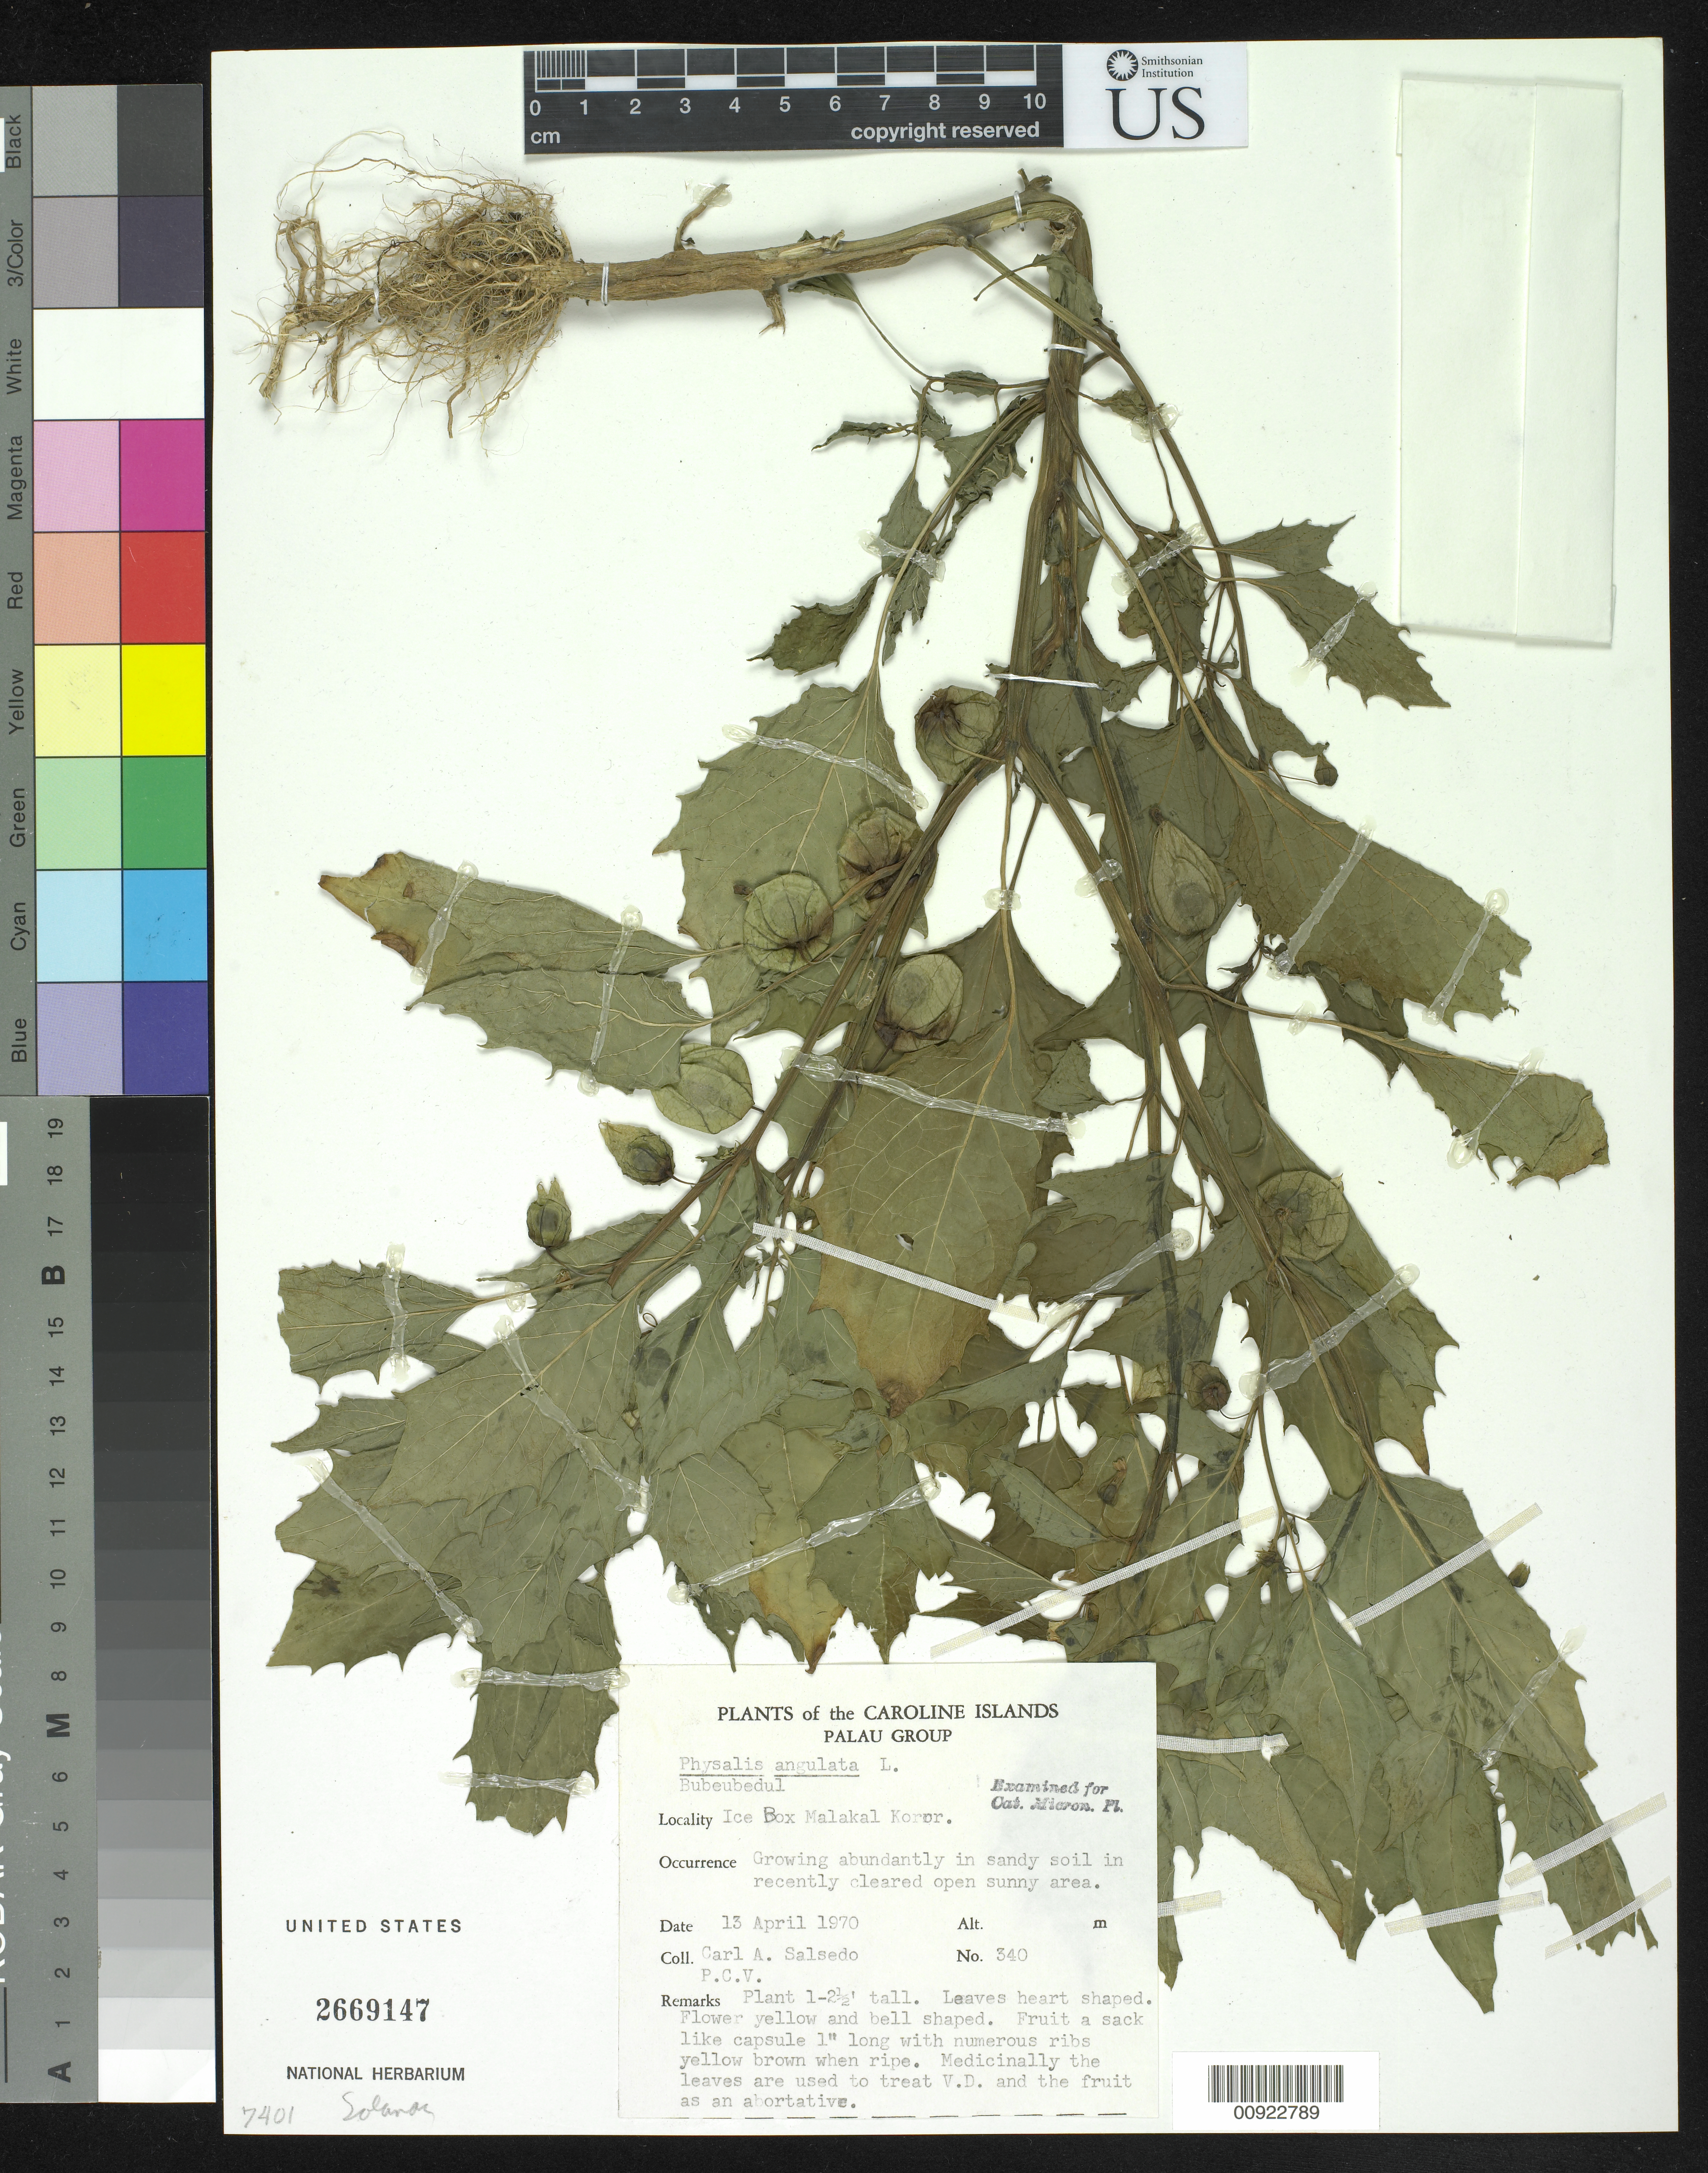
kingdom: Plantae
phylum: Tracheophyta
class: Magnoliopsida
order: Solanales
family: Solanaceae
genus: Physalis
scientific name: Physalis angulata var. angulata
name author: L.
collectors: C.A. Salsedo & C. V. P.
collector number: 340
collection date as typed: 13 Apr 1970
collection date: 1970-04-13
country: Palau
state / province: Koror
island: Ngemelachel [Malakal]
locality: Ice Box Malakal, Koror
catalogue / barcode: US 2669147